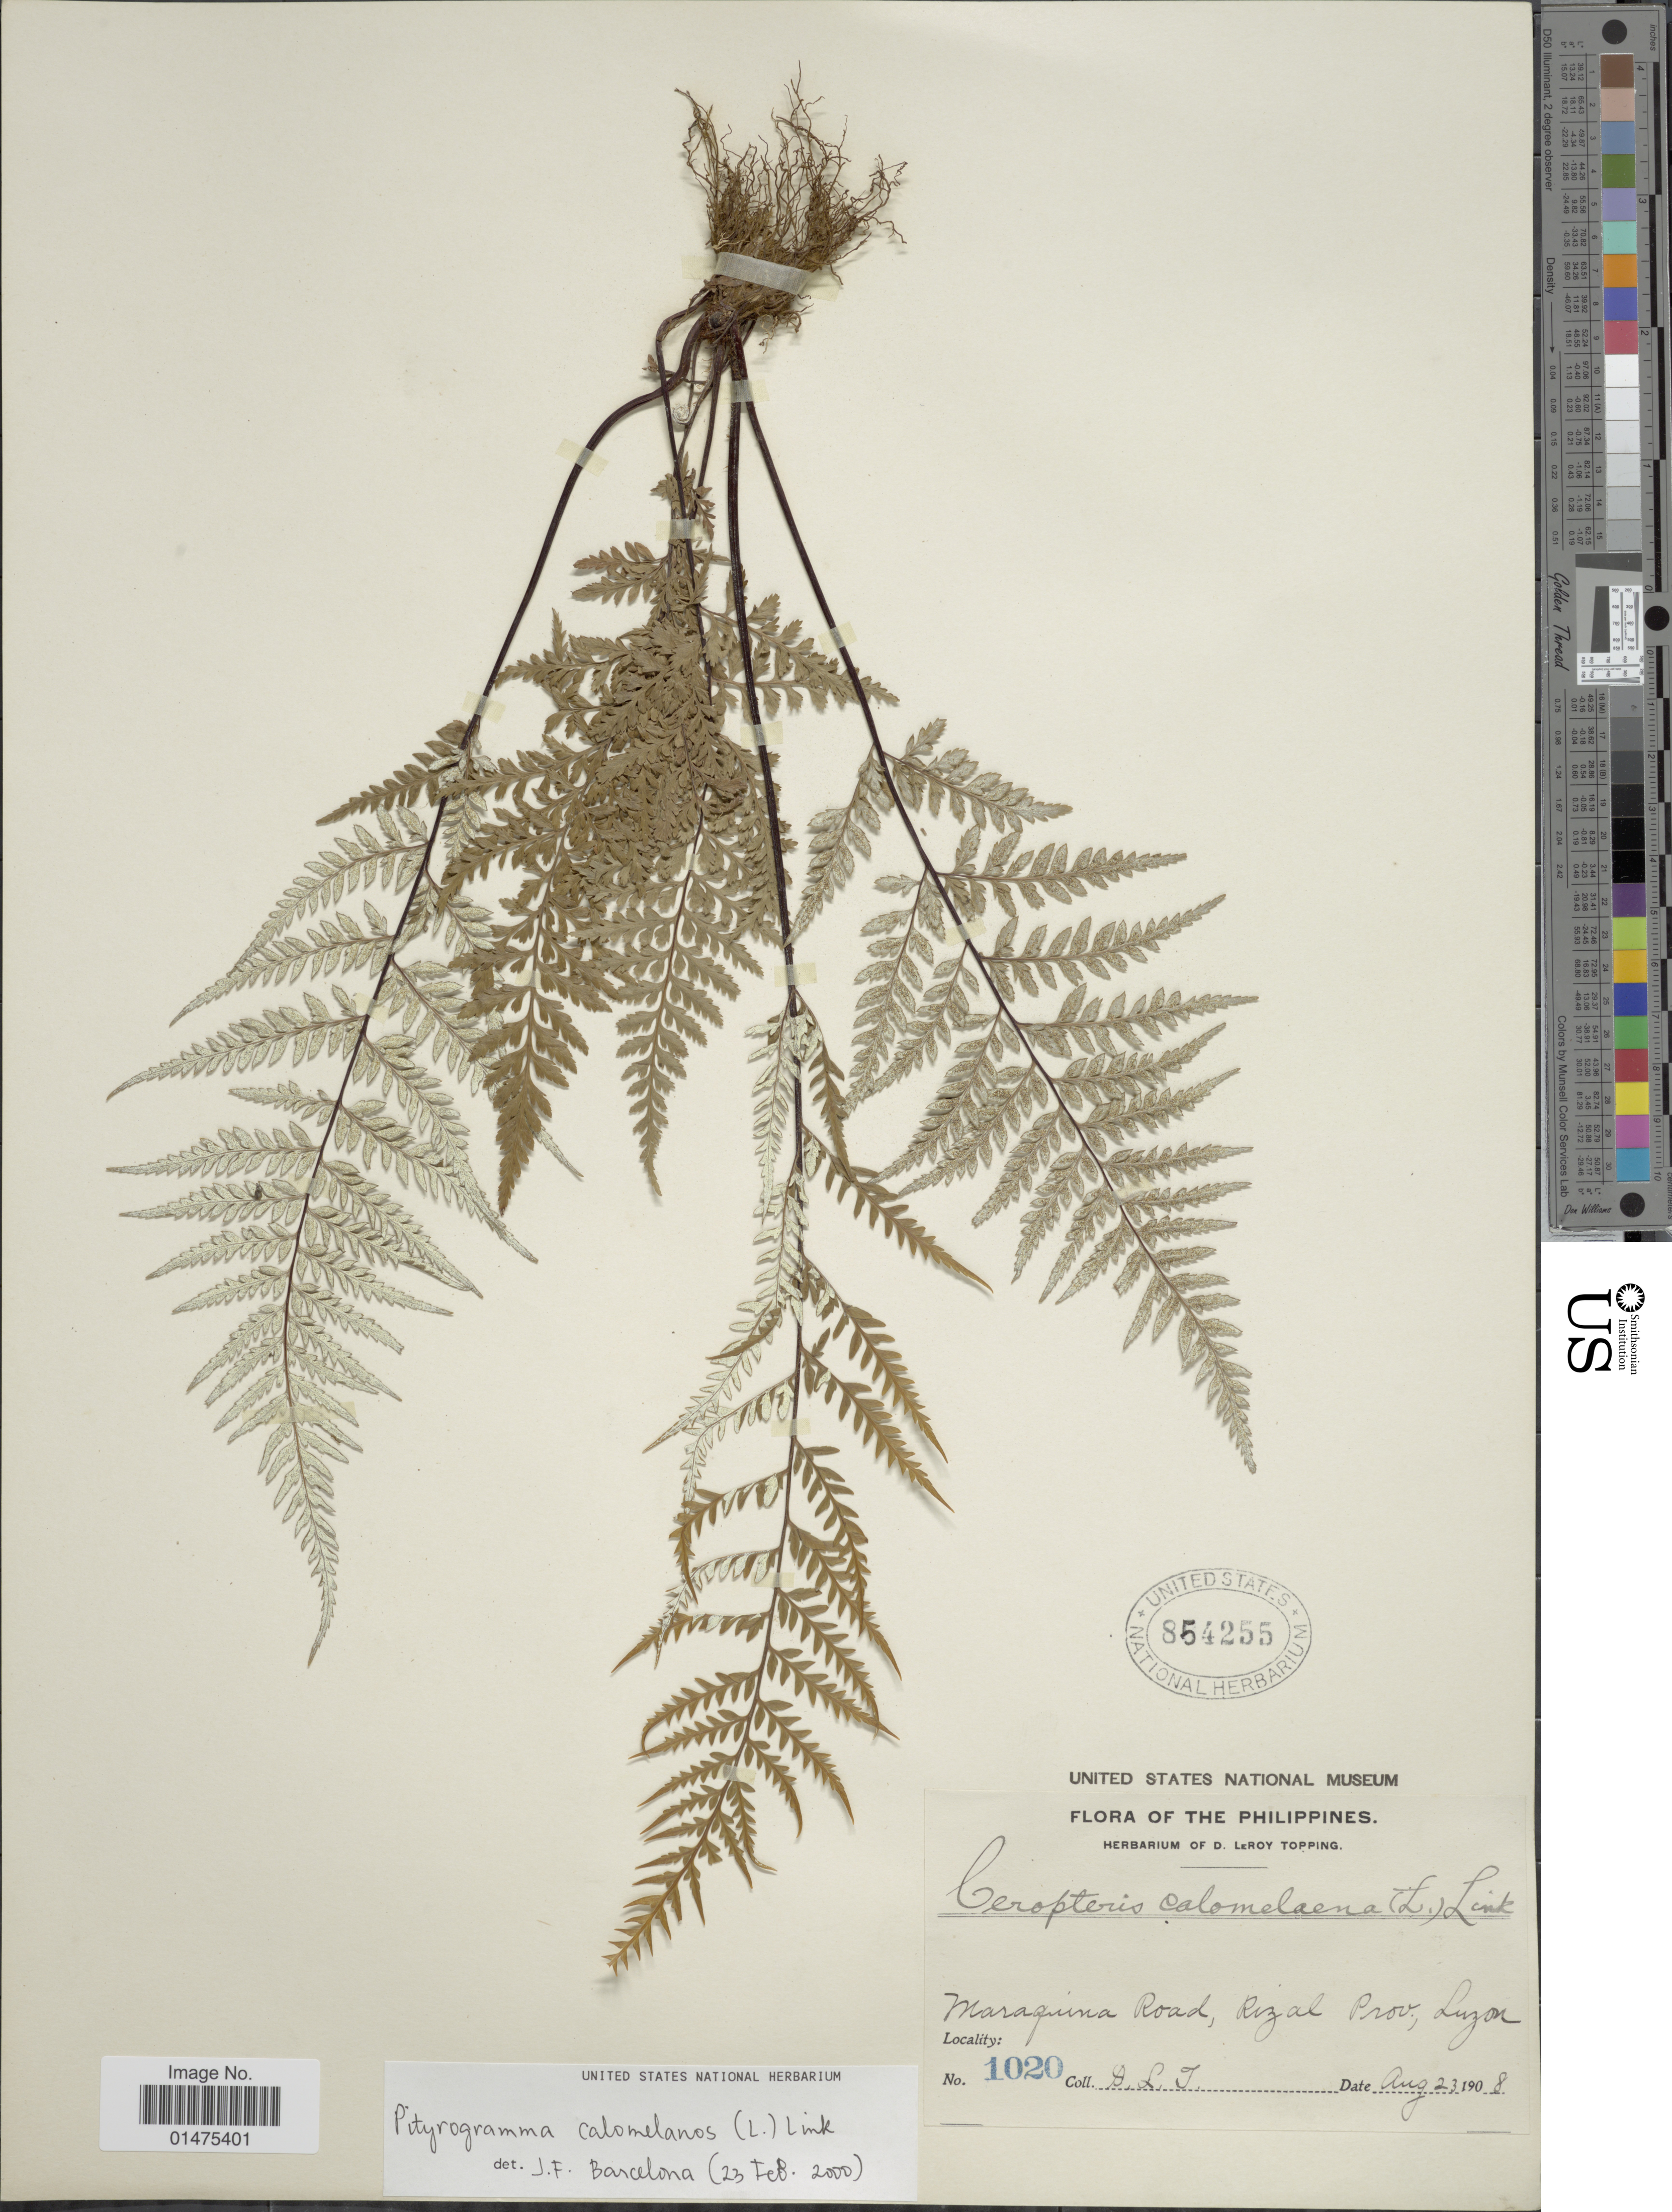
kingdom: Plantae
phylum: Tracheophyta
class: Polypodiopsida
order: Polypodiales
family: Pteridaceae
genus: Pityrogramma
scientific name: Pityrogramma calomelanos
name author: (L.) Link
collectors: D. L. Topping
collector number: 1020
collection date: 1908-08-23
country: Philippines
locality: Maraguina Road, Rizal Prov., Luzon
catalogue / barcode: US 854255